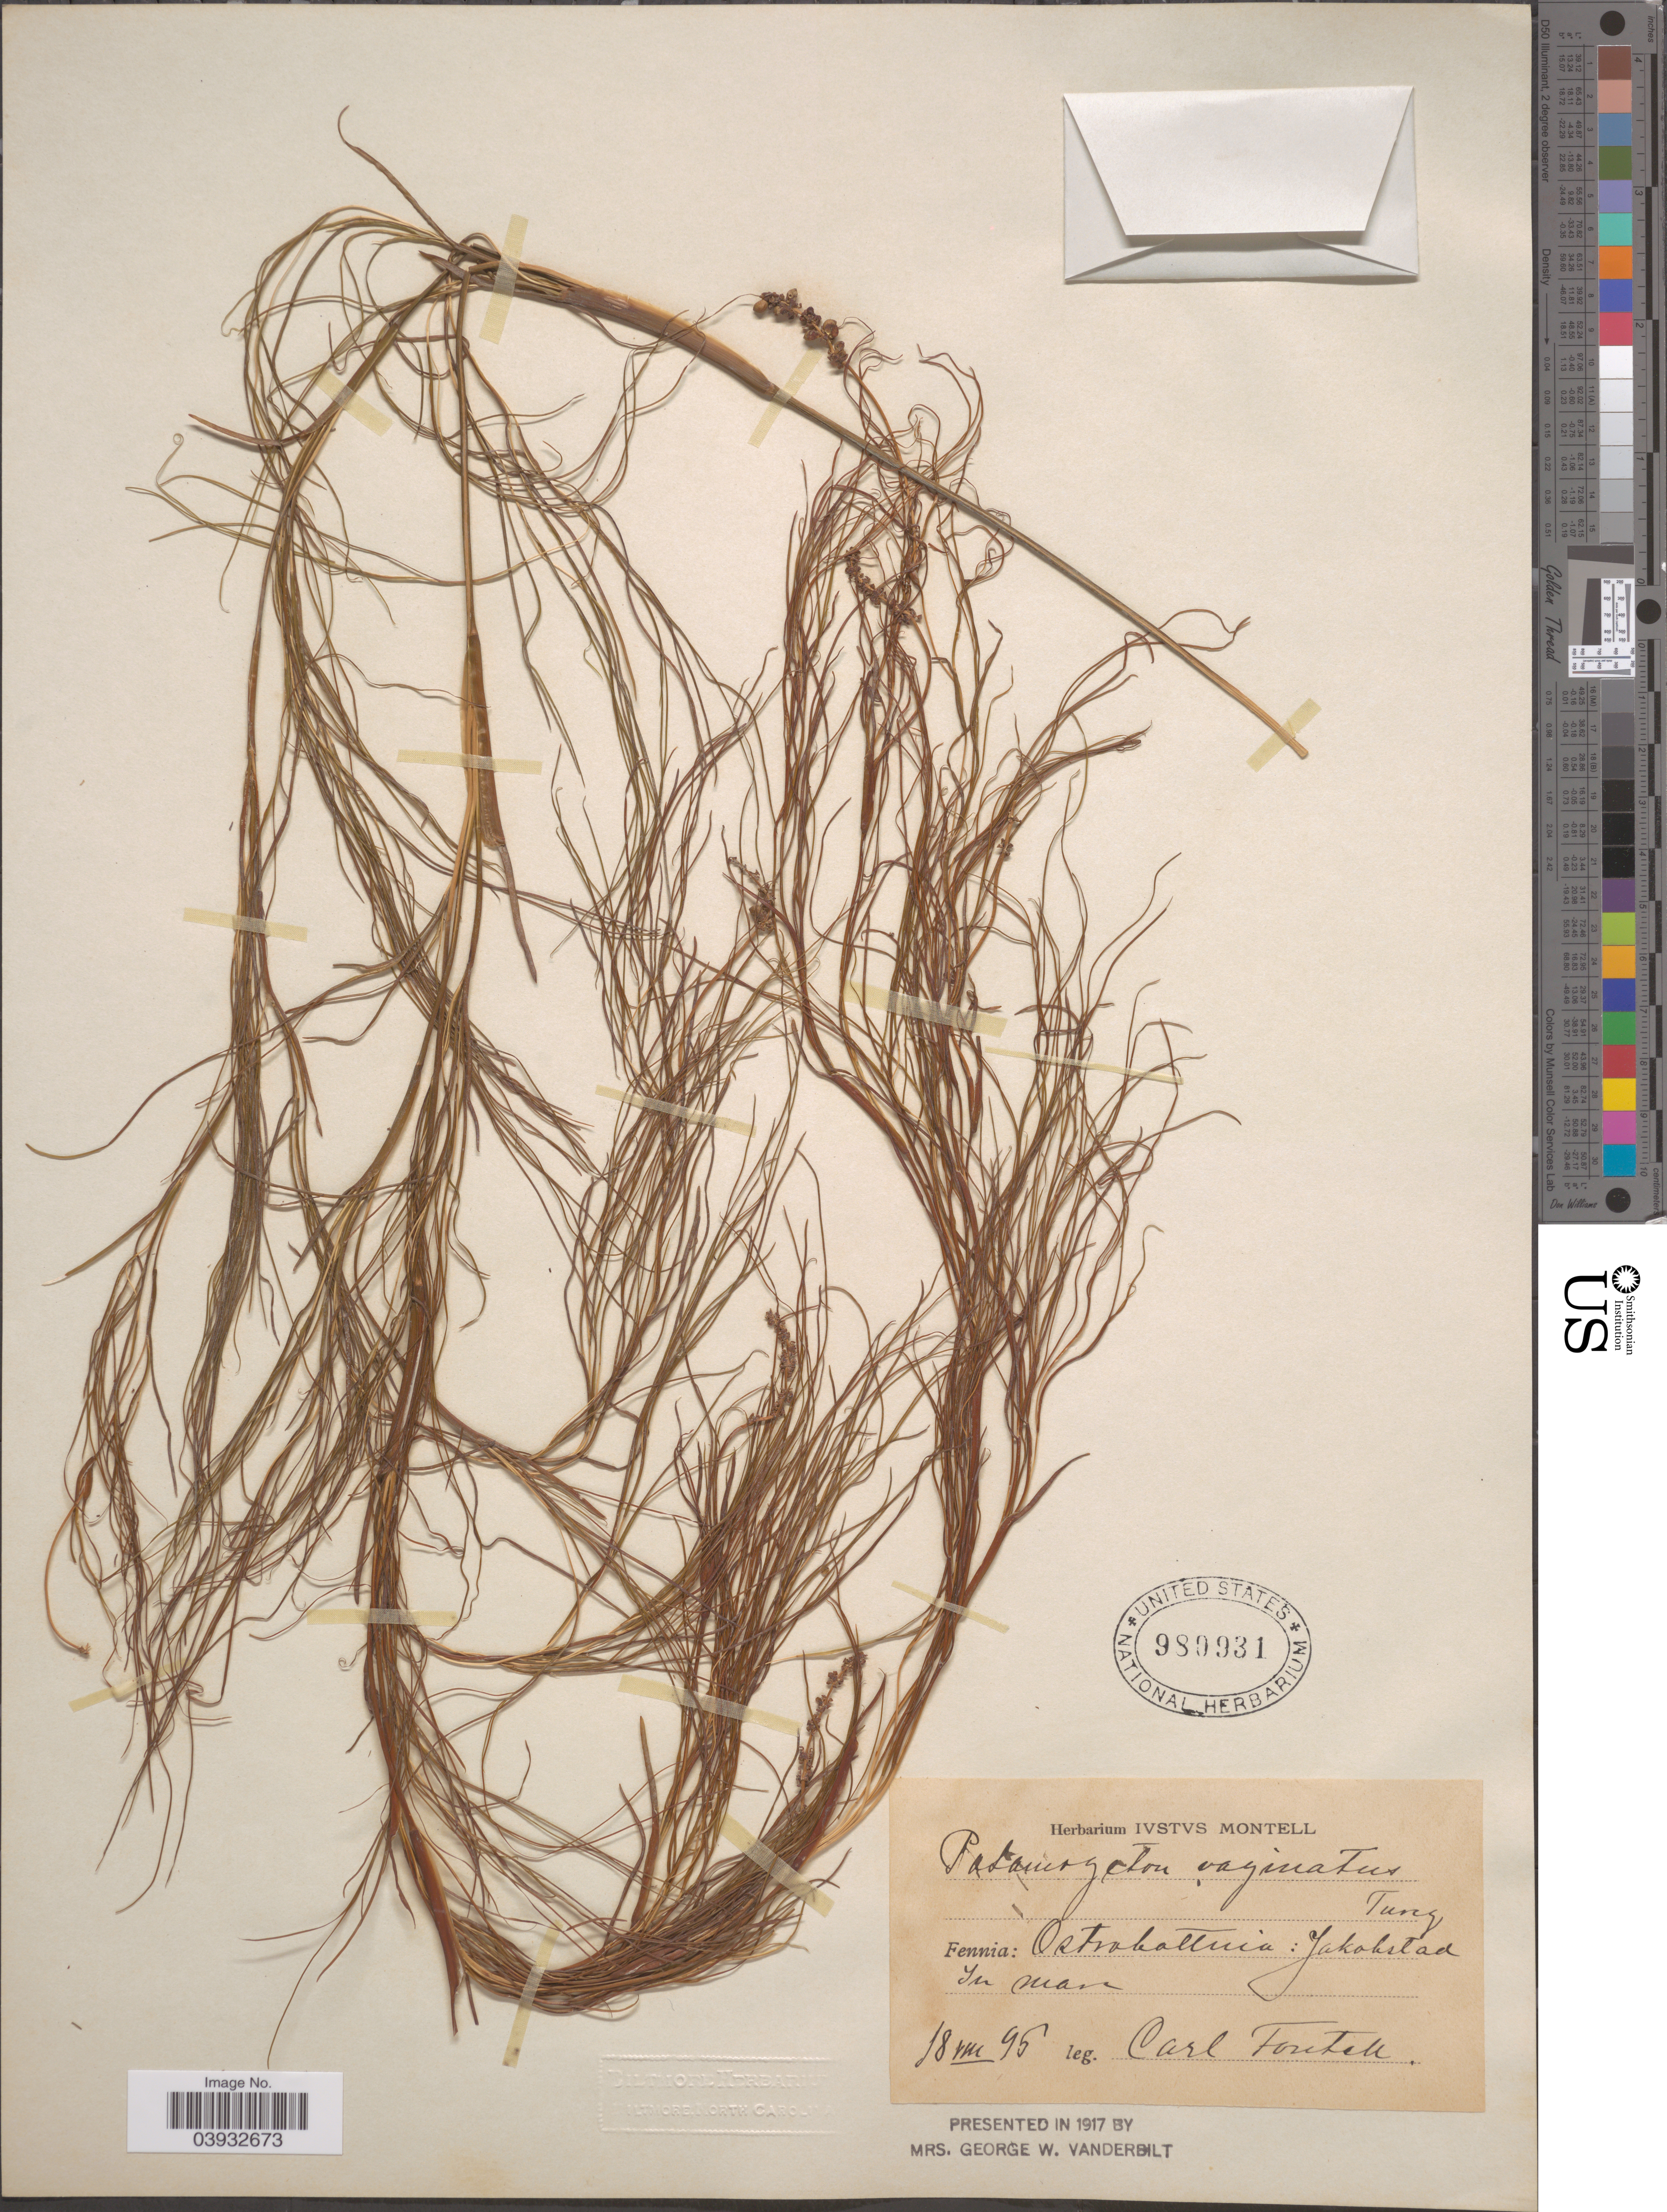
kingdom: Plantae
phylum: Tracheophyta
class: Liliopsida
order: Alismatales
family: Potamogetonaceae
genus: Potamogeton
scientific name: Potamogeton vaginatus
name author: Turcz.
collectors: C. Fontell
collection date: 1895-08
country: Finland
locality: Ostrobothnia: Jakobstad In mare.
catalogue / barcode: US 980931